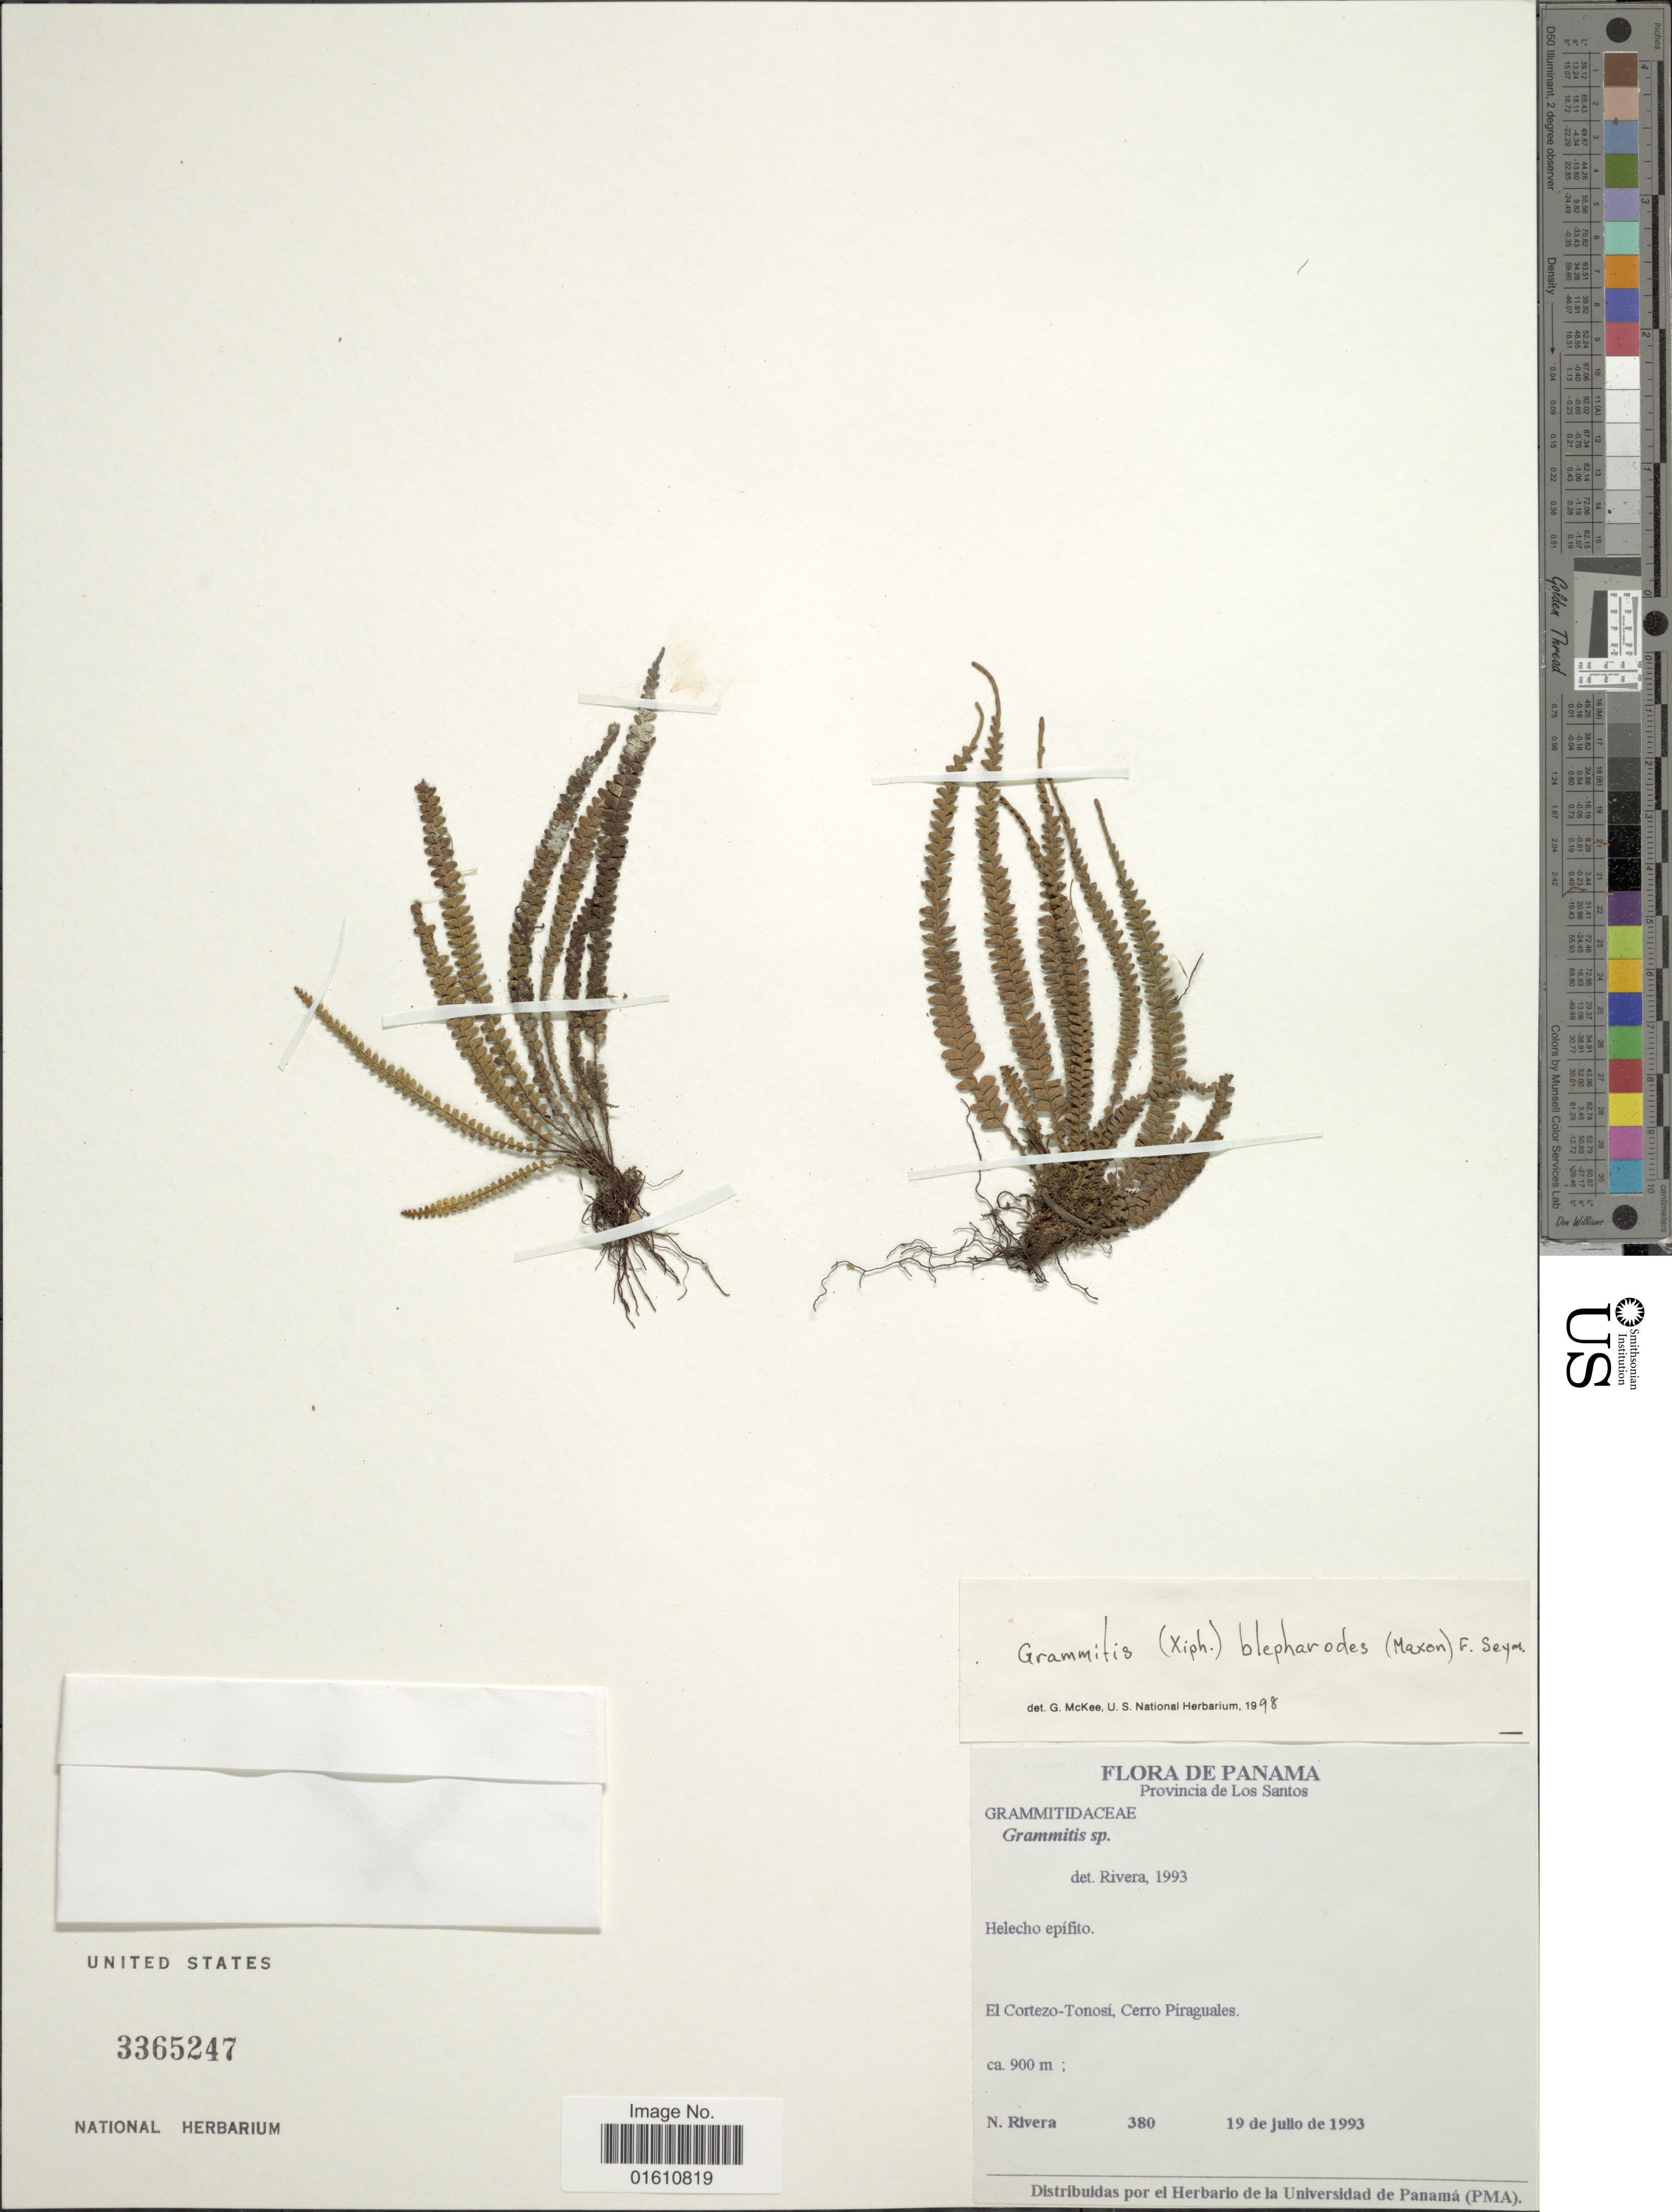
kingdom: Plantae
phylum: Tracheophyta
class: Polypodiopsida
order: Polypodiales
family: Polypodiaceae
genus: Moranopteris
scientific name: Moranopteris taenifolia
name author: (Jenman) R. Y. Hirai & J. Prado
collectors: N. Rivera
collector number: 380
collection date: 1993-07-19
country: Panama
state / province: Los Santos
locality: Provincia de Los Santos, El-Cortezo-Tonosi, Cerro Piraguales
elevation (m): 900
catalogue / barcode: US 3365247